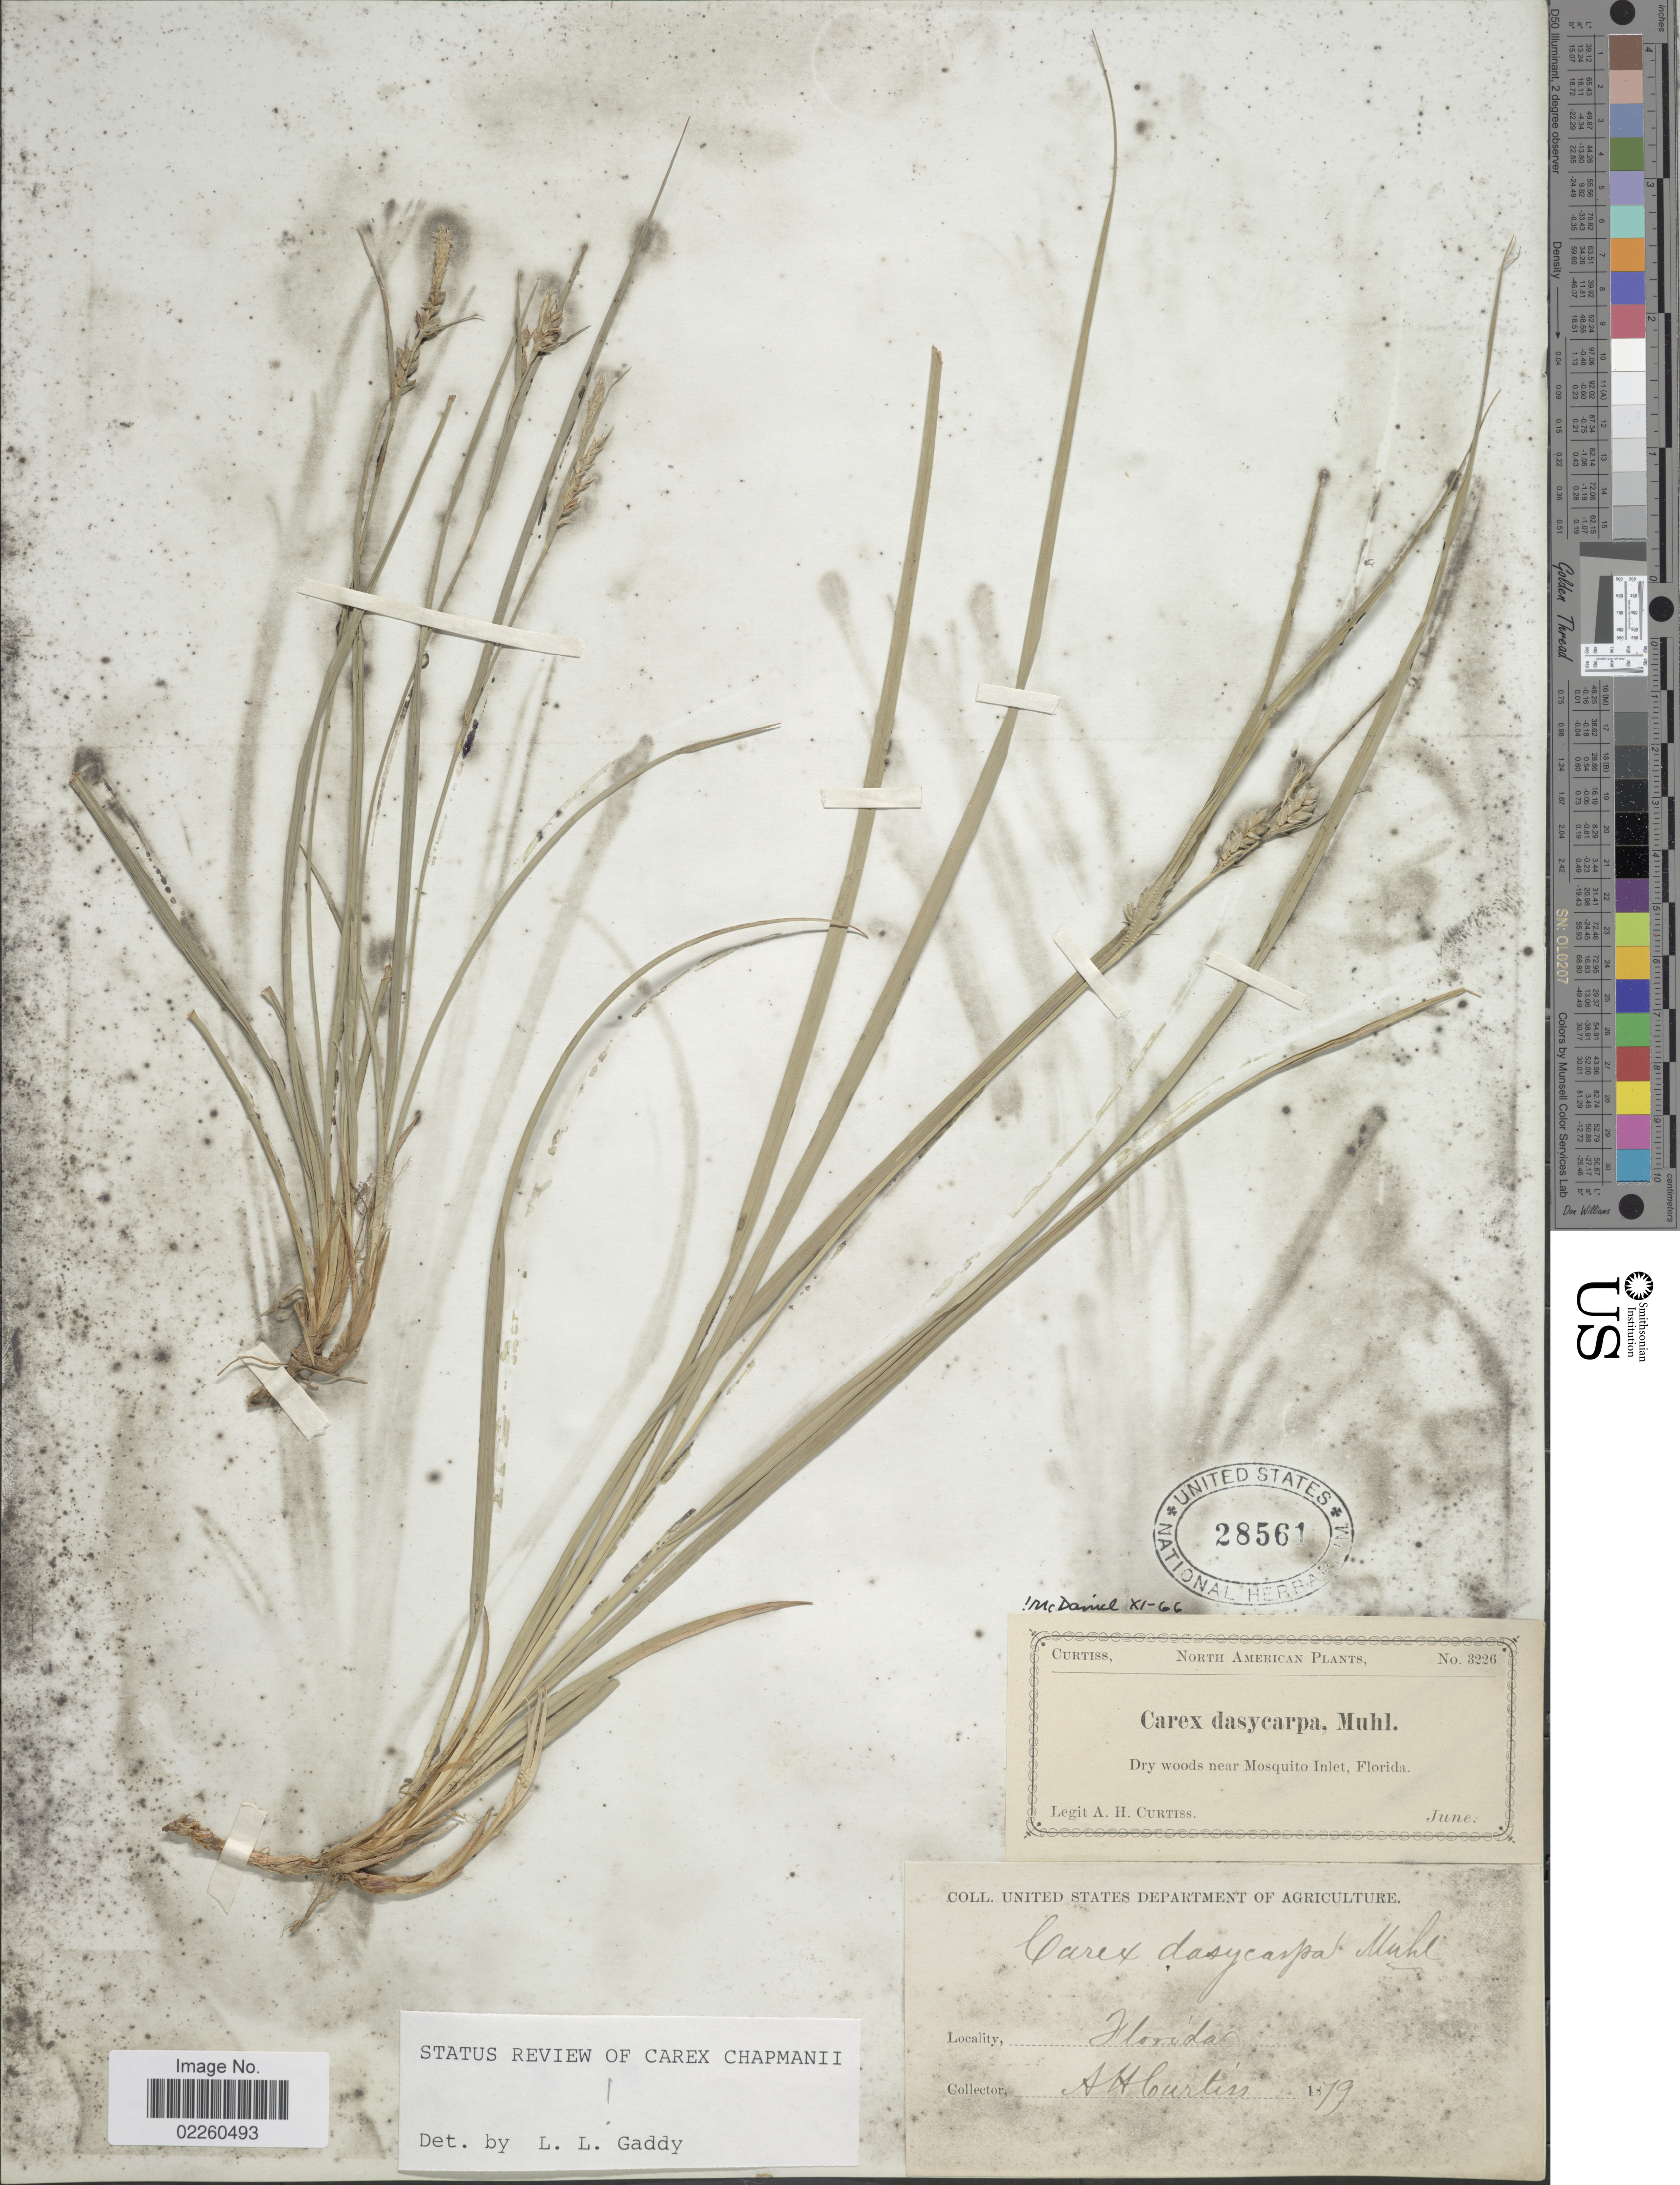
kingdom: Plantae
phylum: Tracheophyta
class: Liliopsida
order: Poales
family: Cyperaceae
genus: Carex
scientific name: Carex dasycarpa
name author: Muhl.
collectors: A. H. Curtiss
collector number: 3226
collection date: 1879-06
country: United States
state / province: Florida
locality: Dry woods near Mosquito Inlet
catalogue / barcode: US 28561